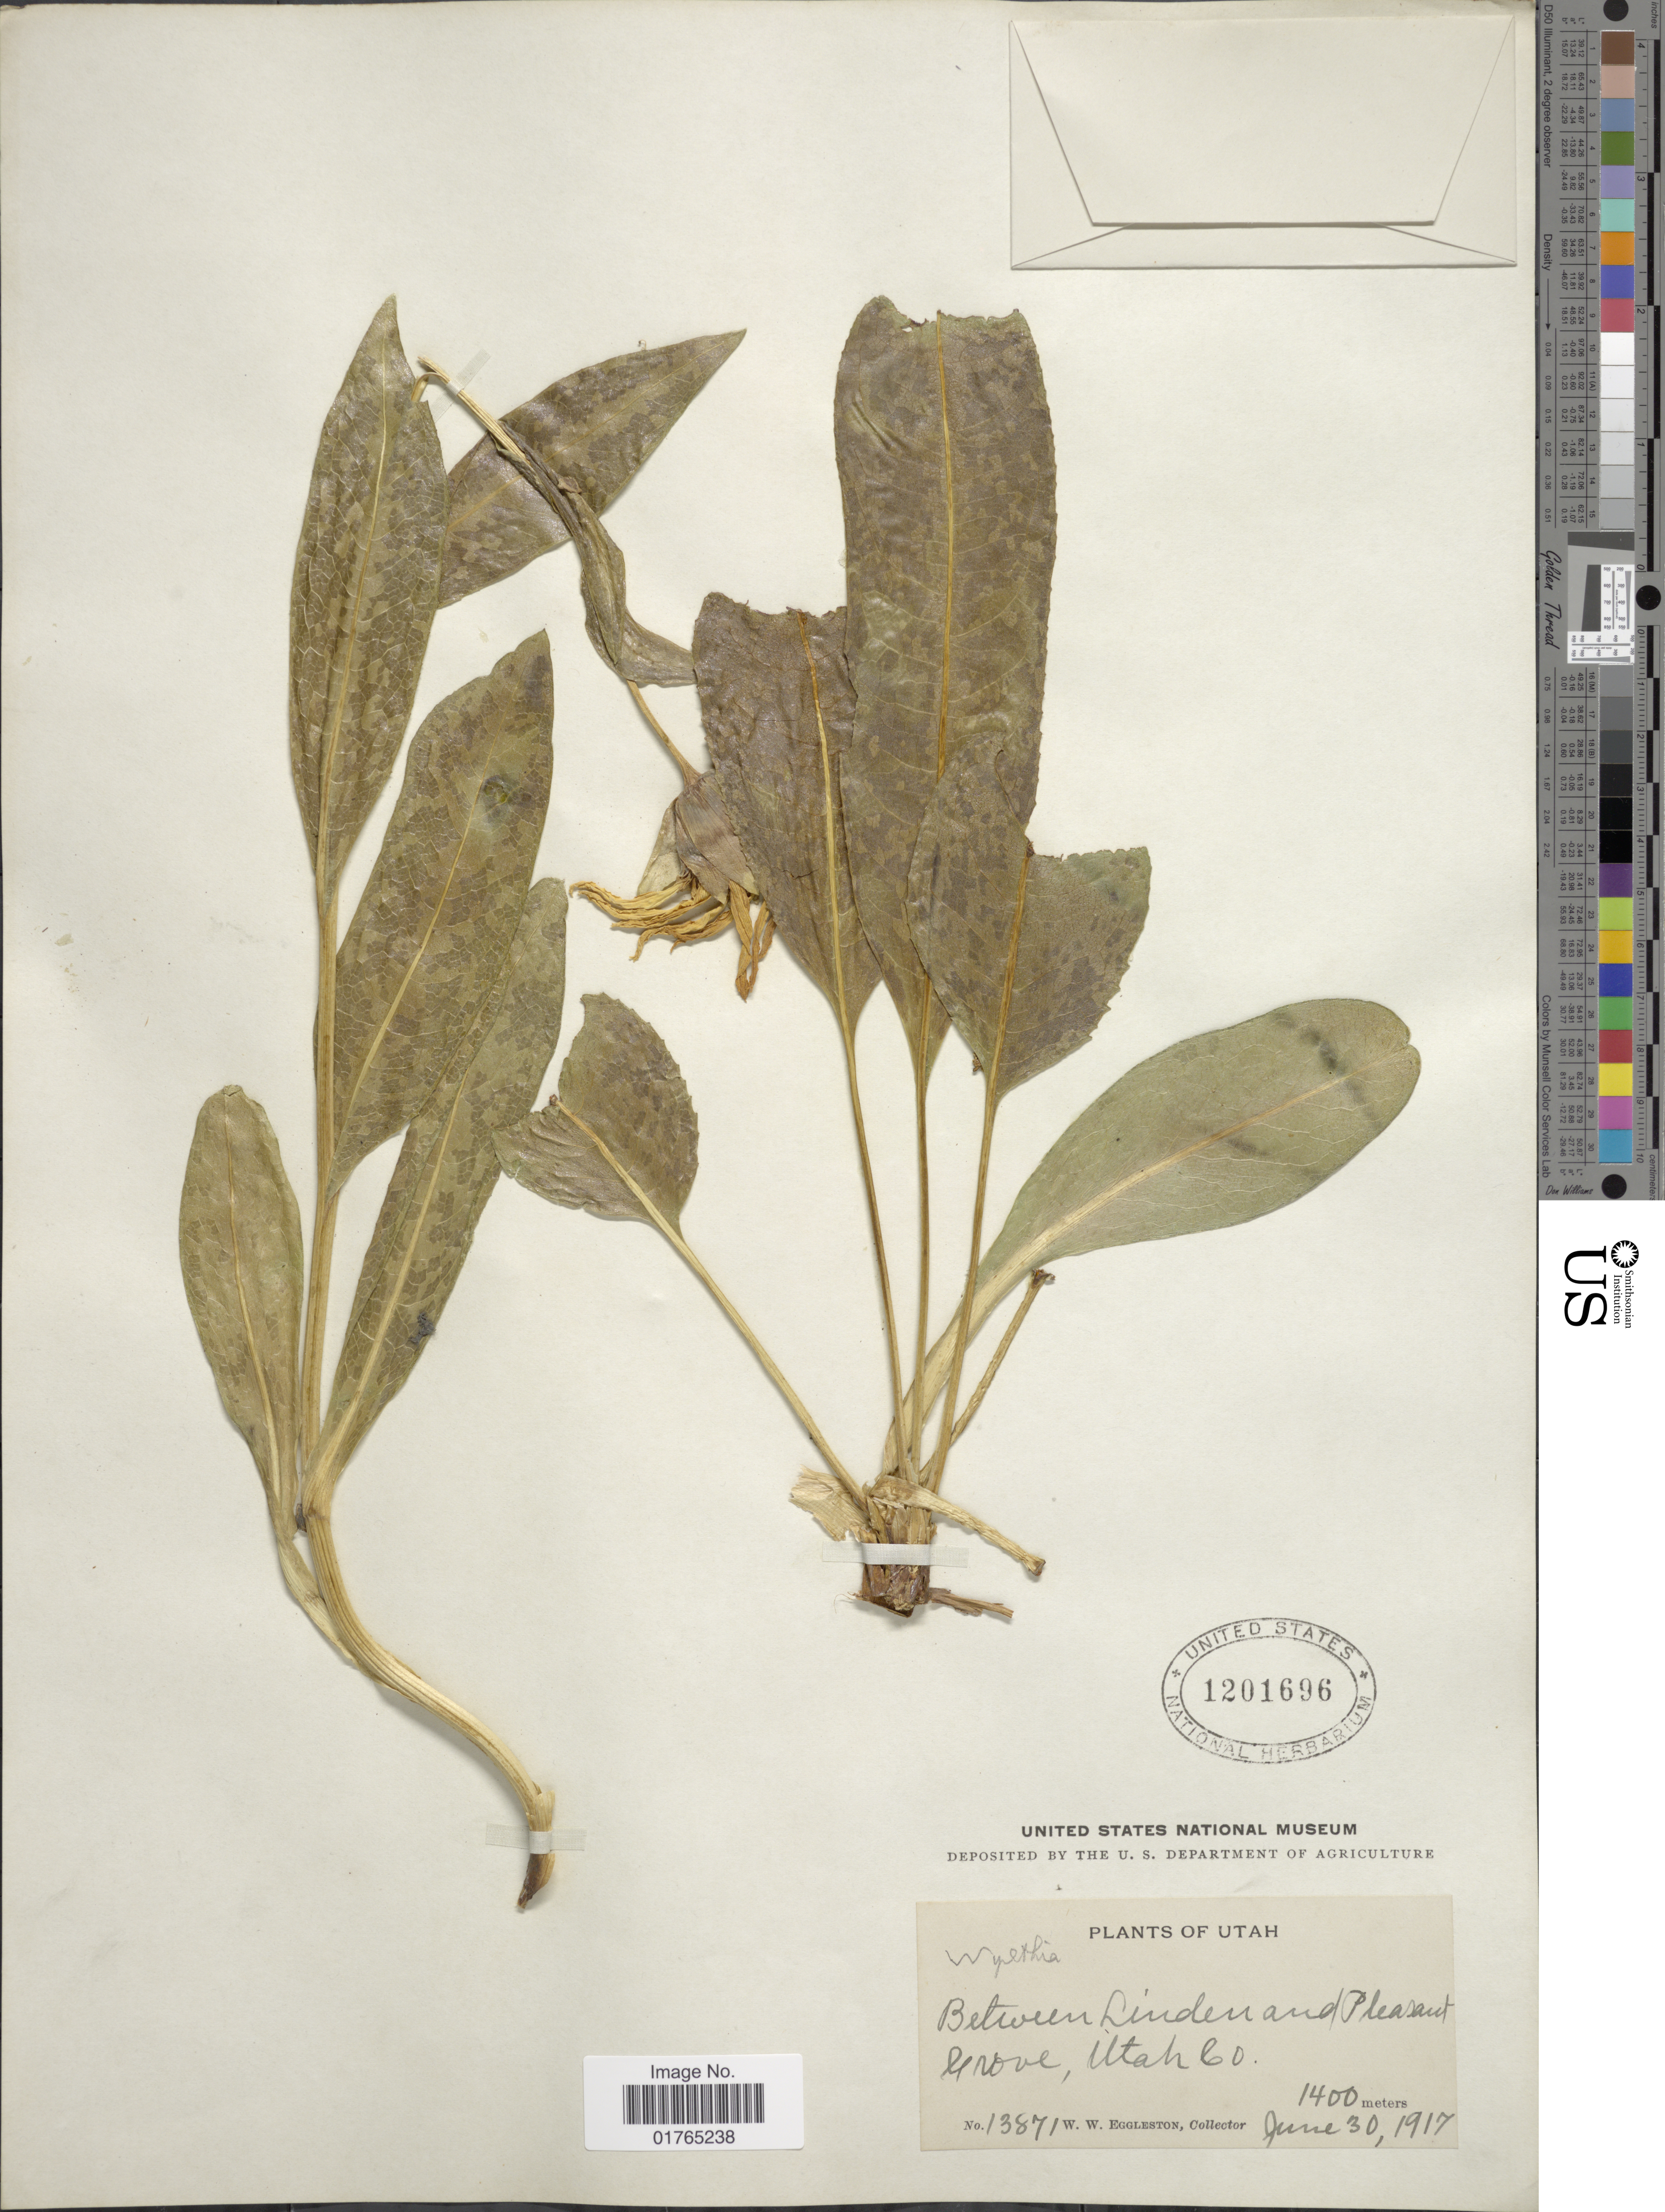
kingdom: Plantae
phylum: Tracheophyta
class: Magnoliopsida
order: Asterales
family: Asteraceae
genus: Wyethia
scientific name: Wyethia sp.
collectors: W. W. Eggleston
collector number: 13871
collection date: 1917-06-30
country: United States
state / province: Utah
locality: Between Linden and Pleason Grove, Utah Co.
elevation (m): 1400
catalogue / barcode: US 1201696